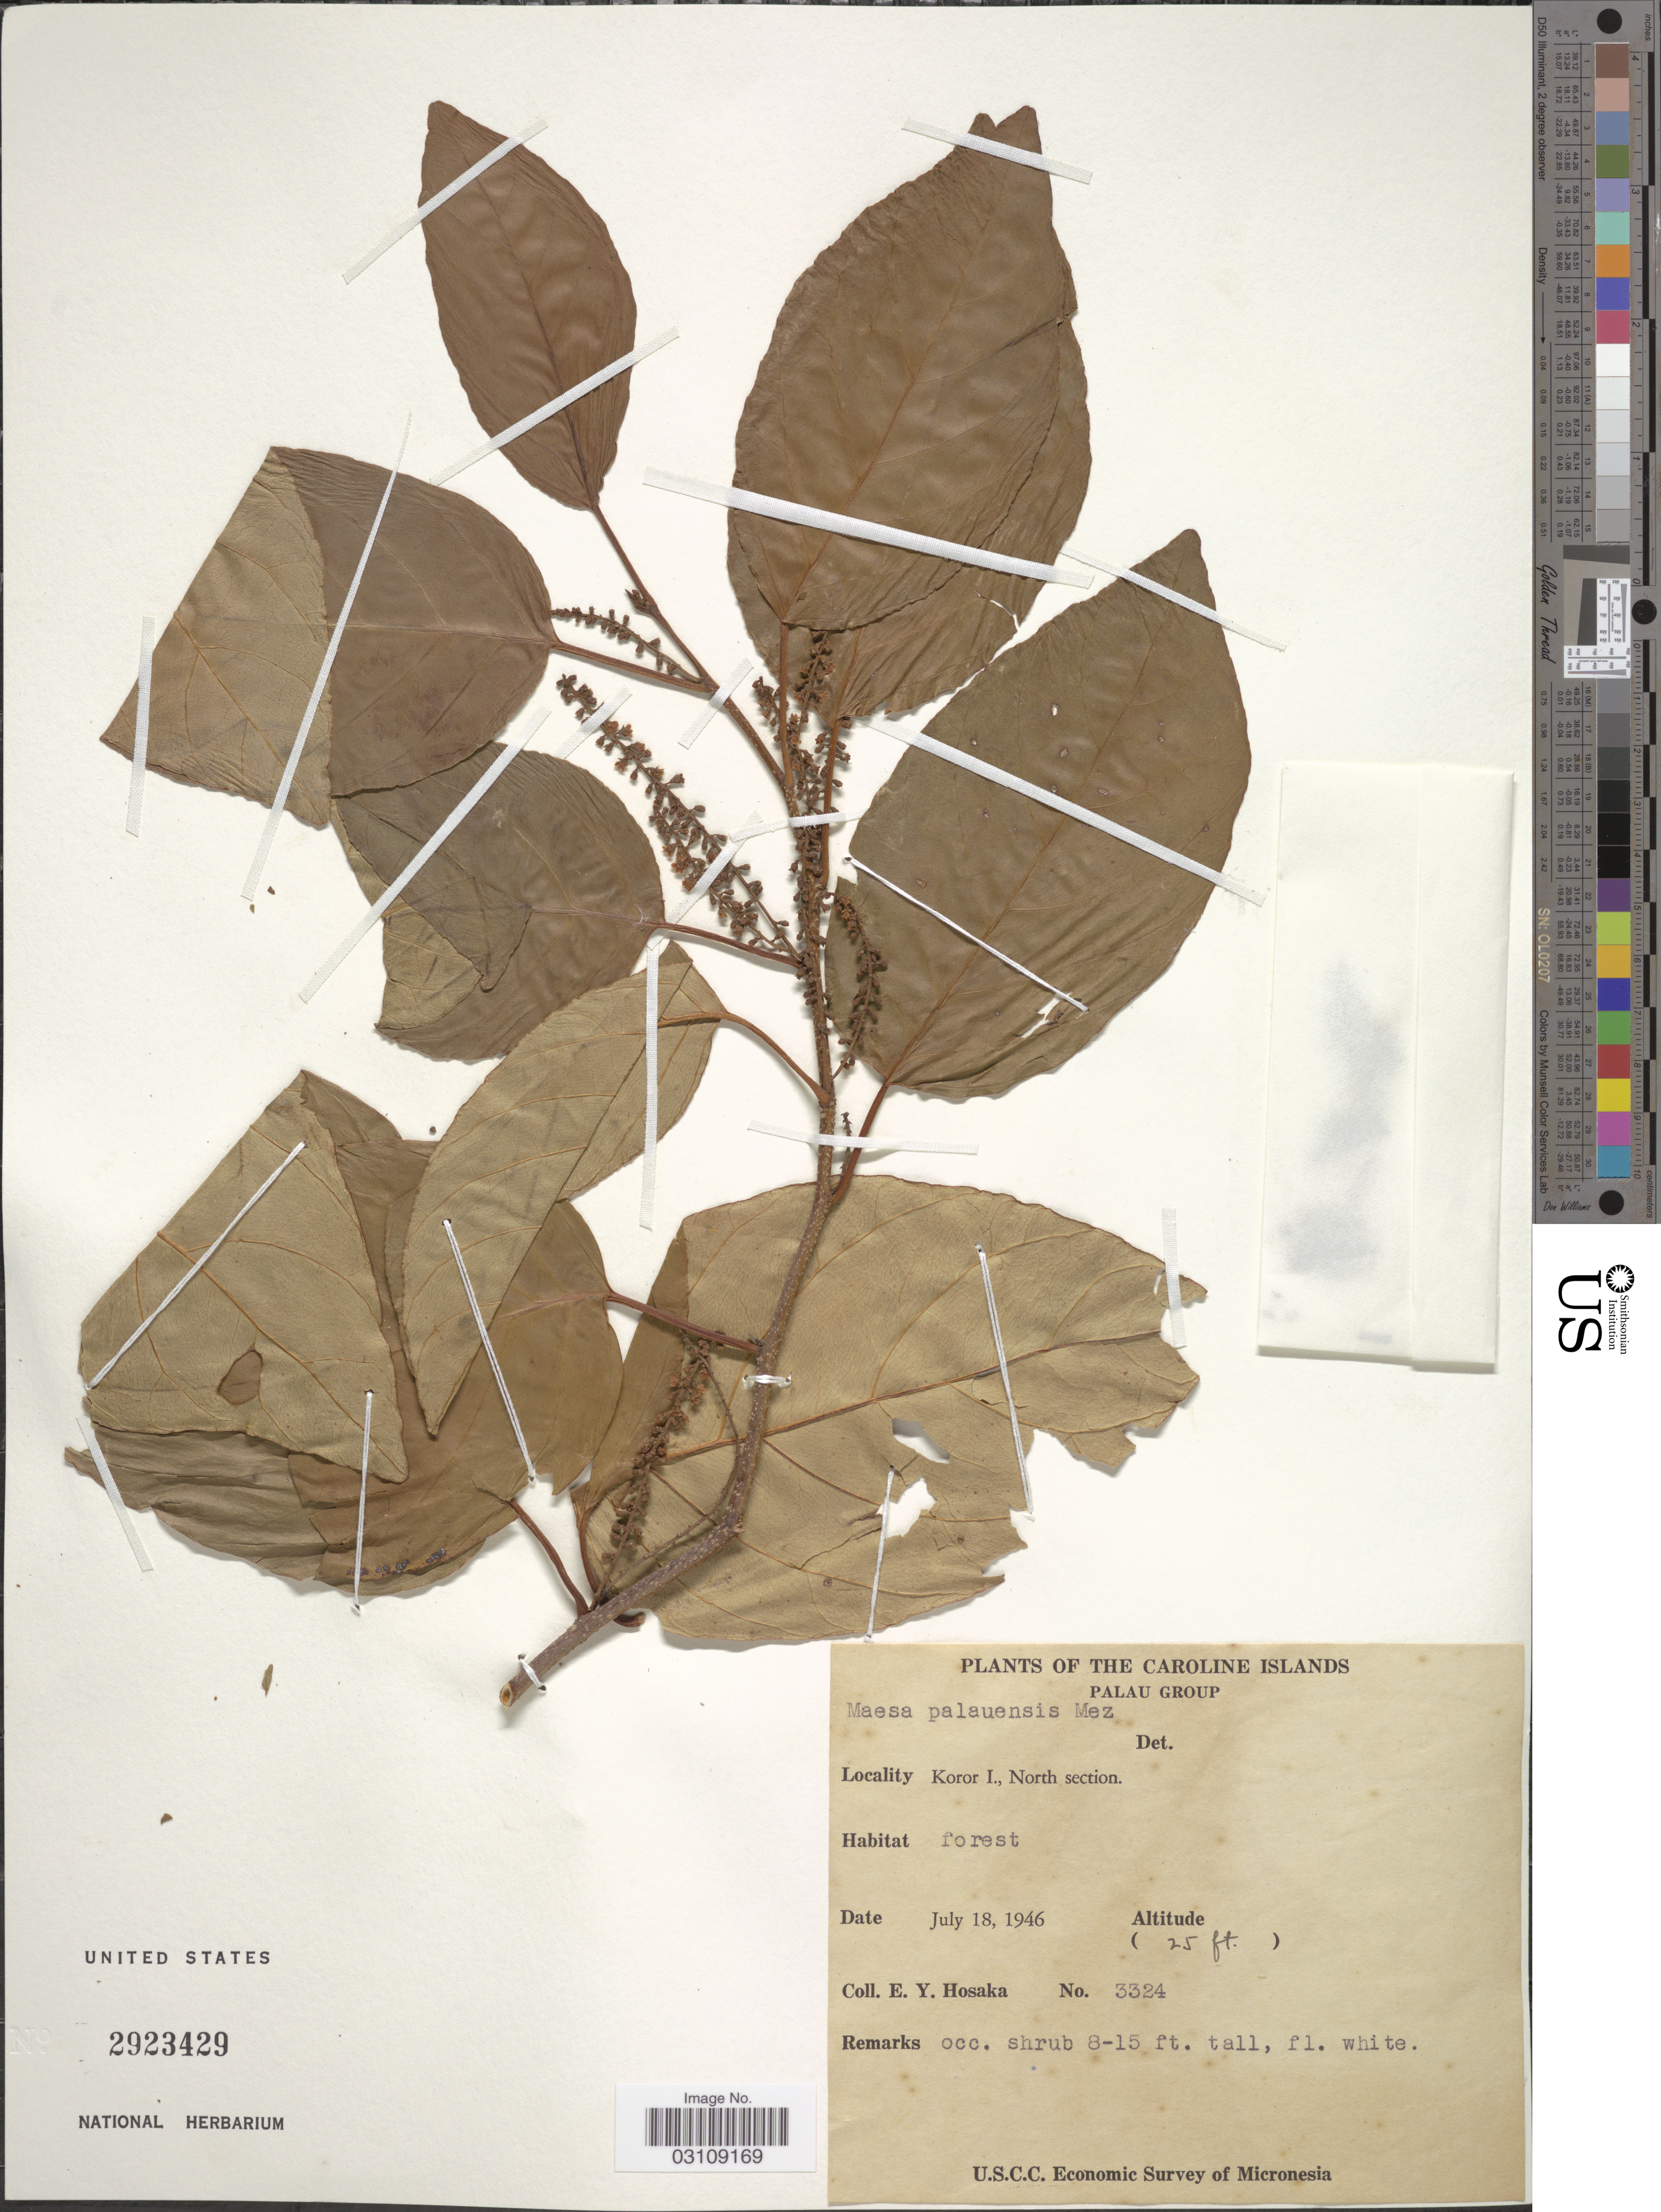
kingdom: Plantae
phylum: Tracheophyta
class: Magnoliopsida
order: Ericales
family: Primulaceae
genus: Maesa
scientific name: Maesa palauensis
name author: Mez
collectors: E. Y. Hosaka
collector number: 3324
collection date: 1946-07-18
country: Palau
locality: The Caroline Islands, Palau Group, Koror I., North section.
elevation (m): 8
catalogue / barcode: US 2923429